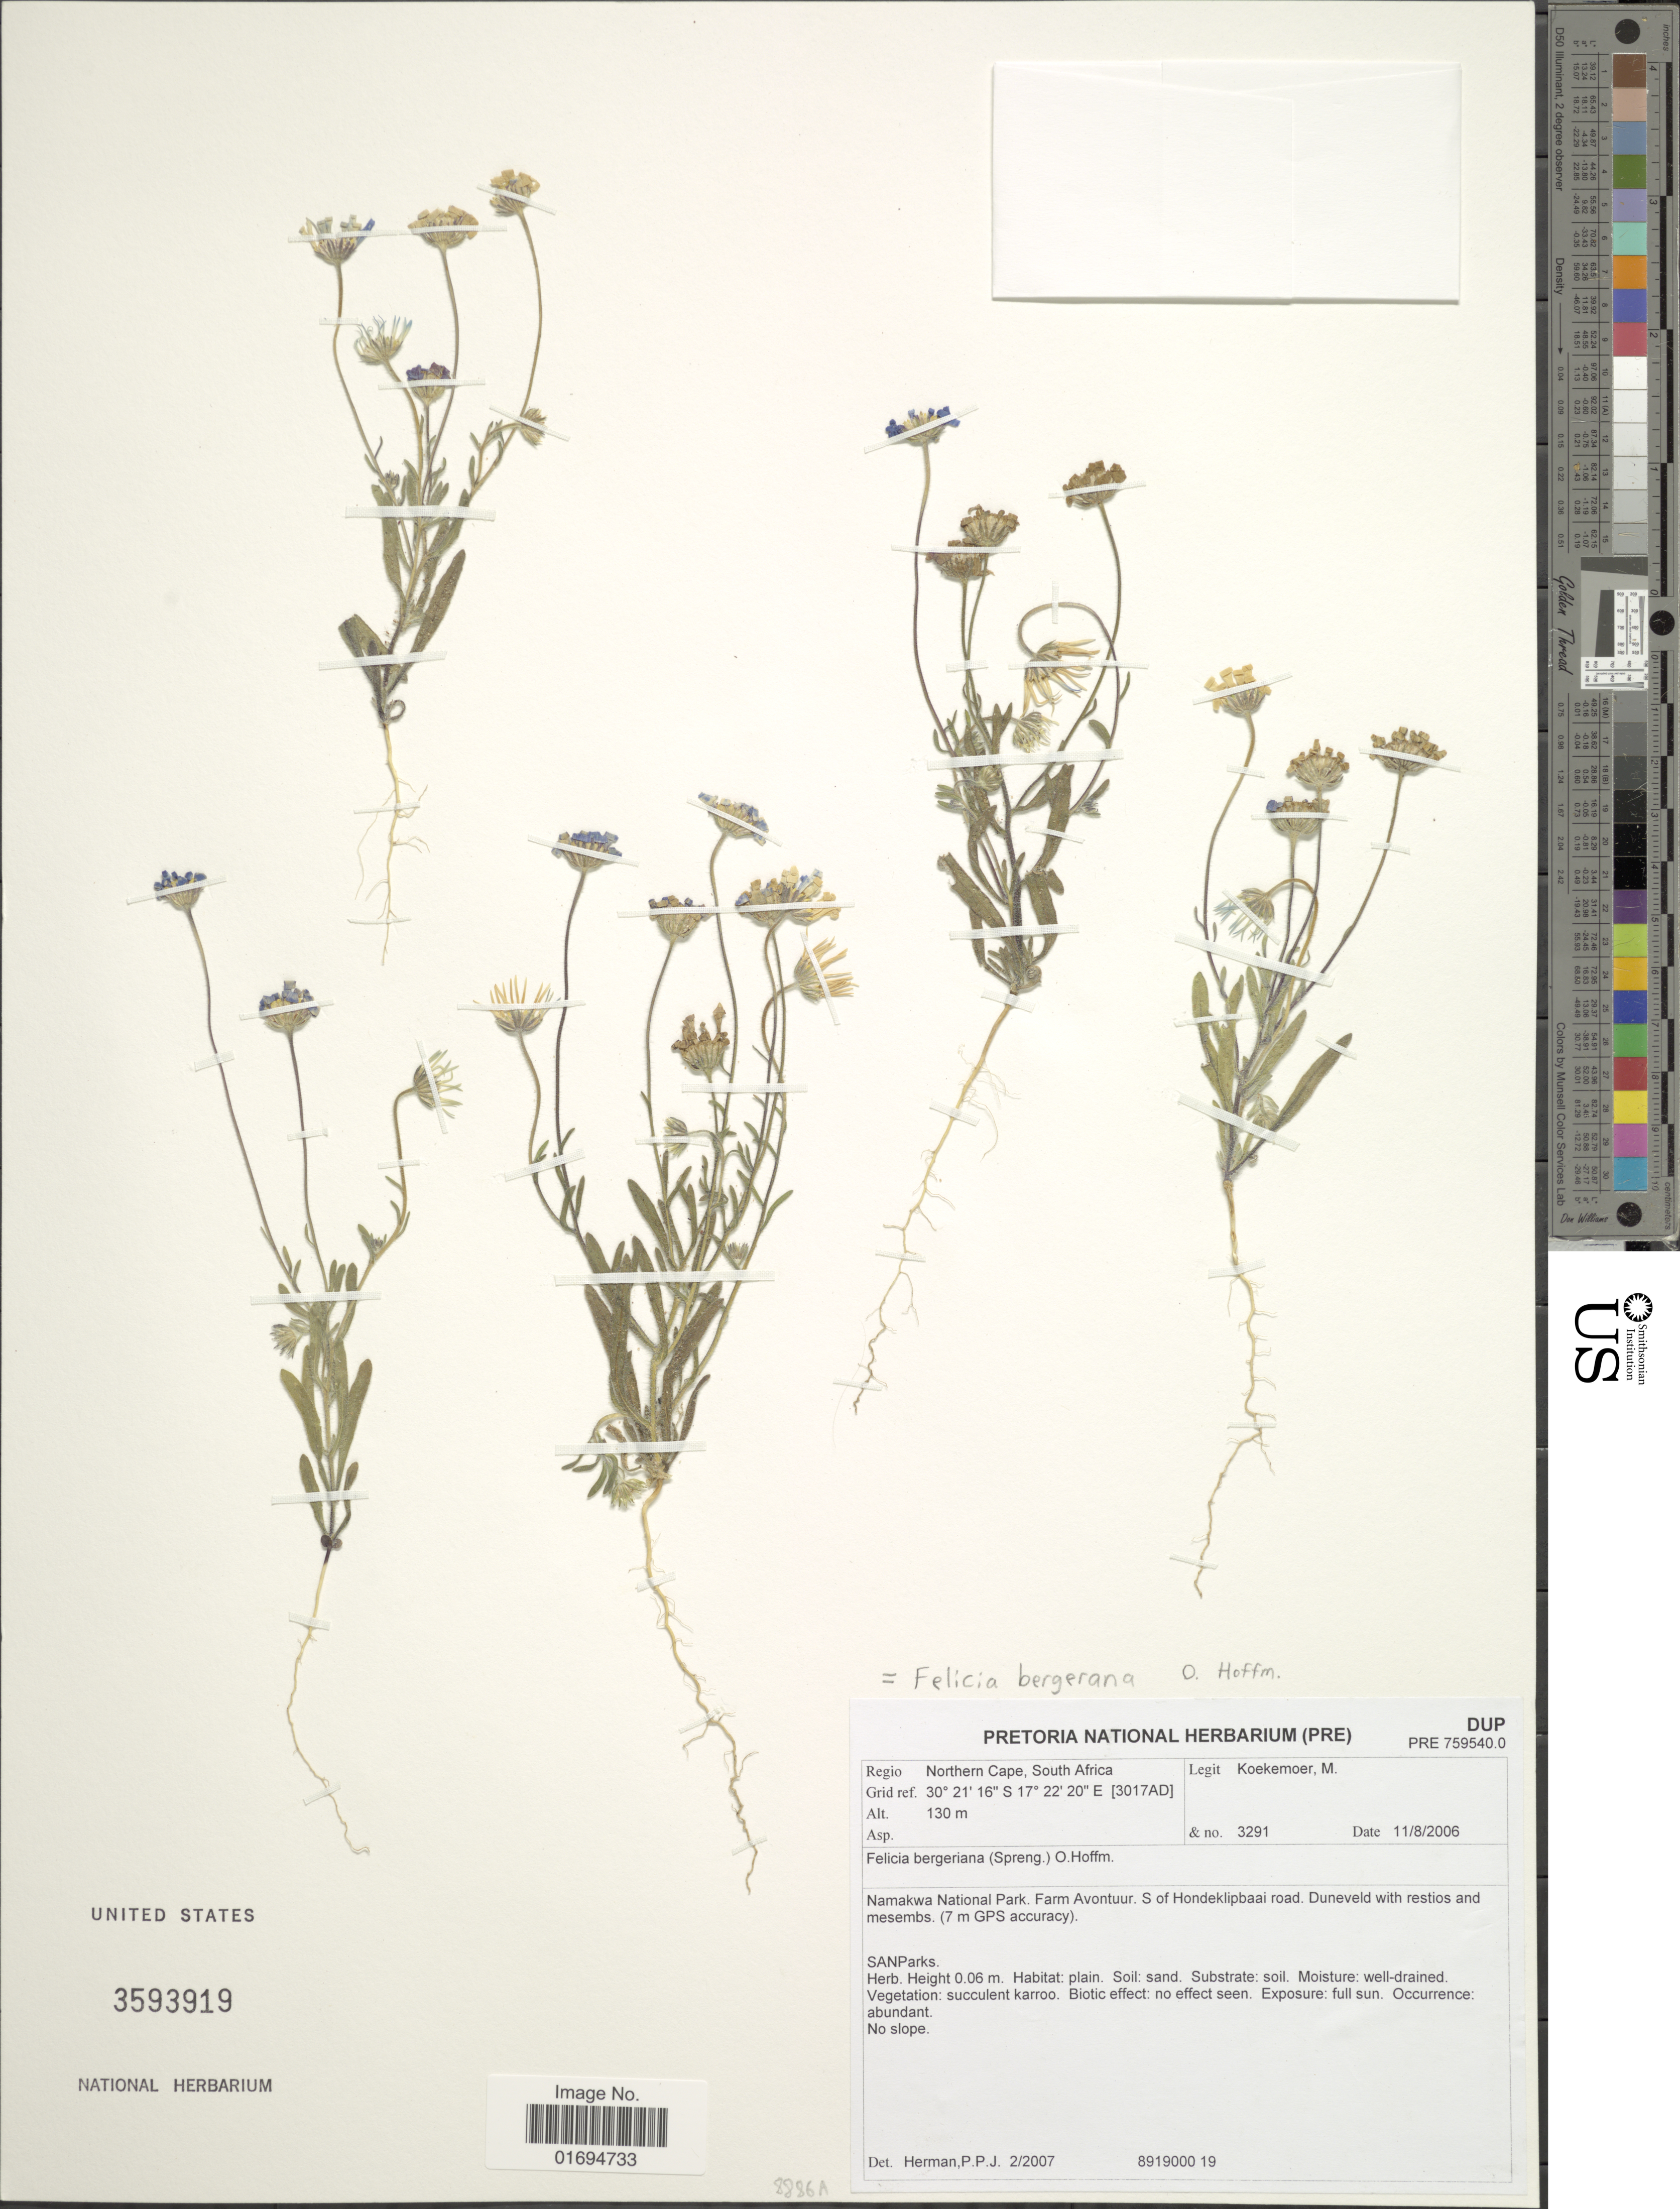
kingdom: Plantae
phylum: Tracheophyta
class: Magnoliopsida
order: Asterales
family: Asteraceae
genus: Felicia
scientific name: Felicia bergeriana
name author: (Spreng.) O. Hoffm.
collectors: M. Koekemoer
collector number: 3291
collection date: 2006-08-11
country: South Africa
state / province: Northern Cape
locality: Namakwa National Park, Farm Avontuur, S of Hondeklipbaai road, Duneveld with restios and mesembs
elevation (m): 130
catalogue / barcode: US 3593919